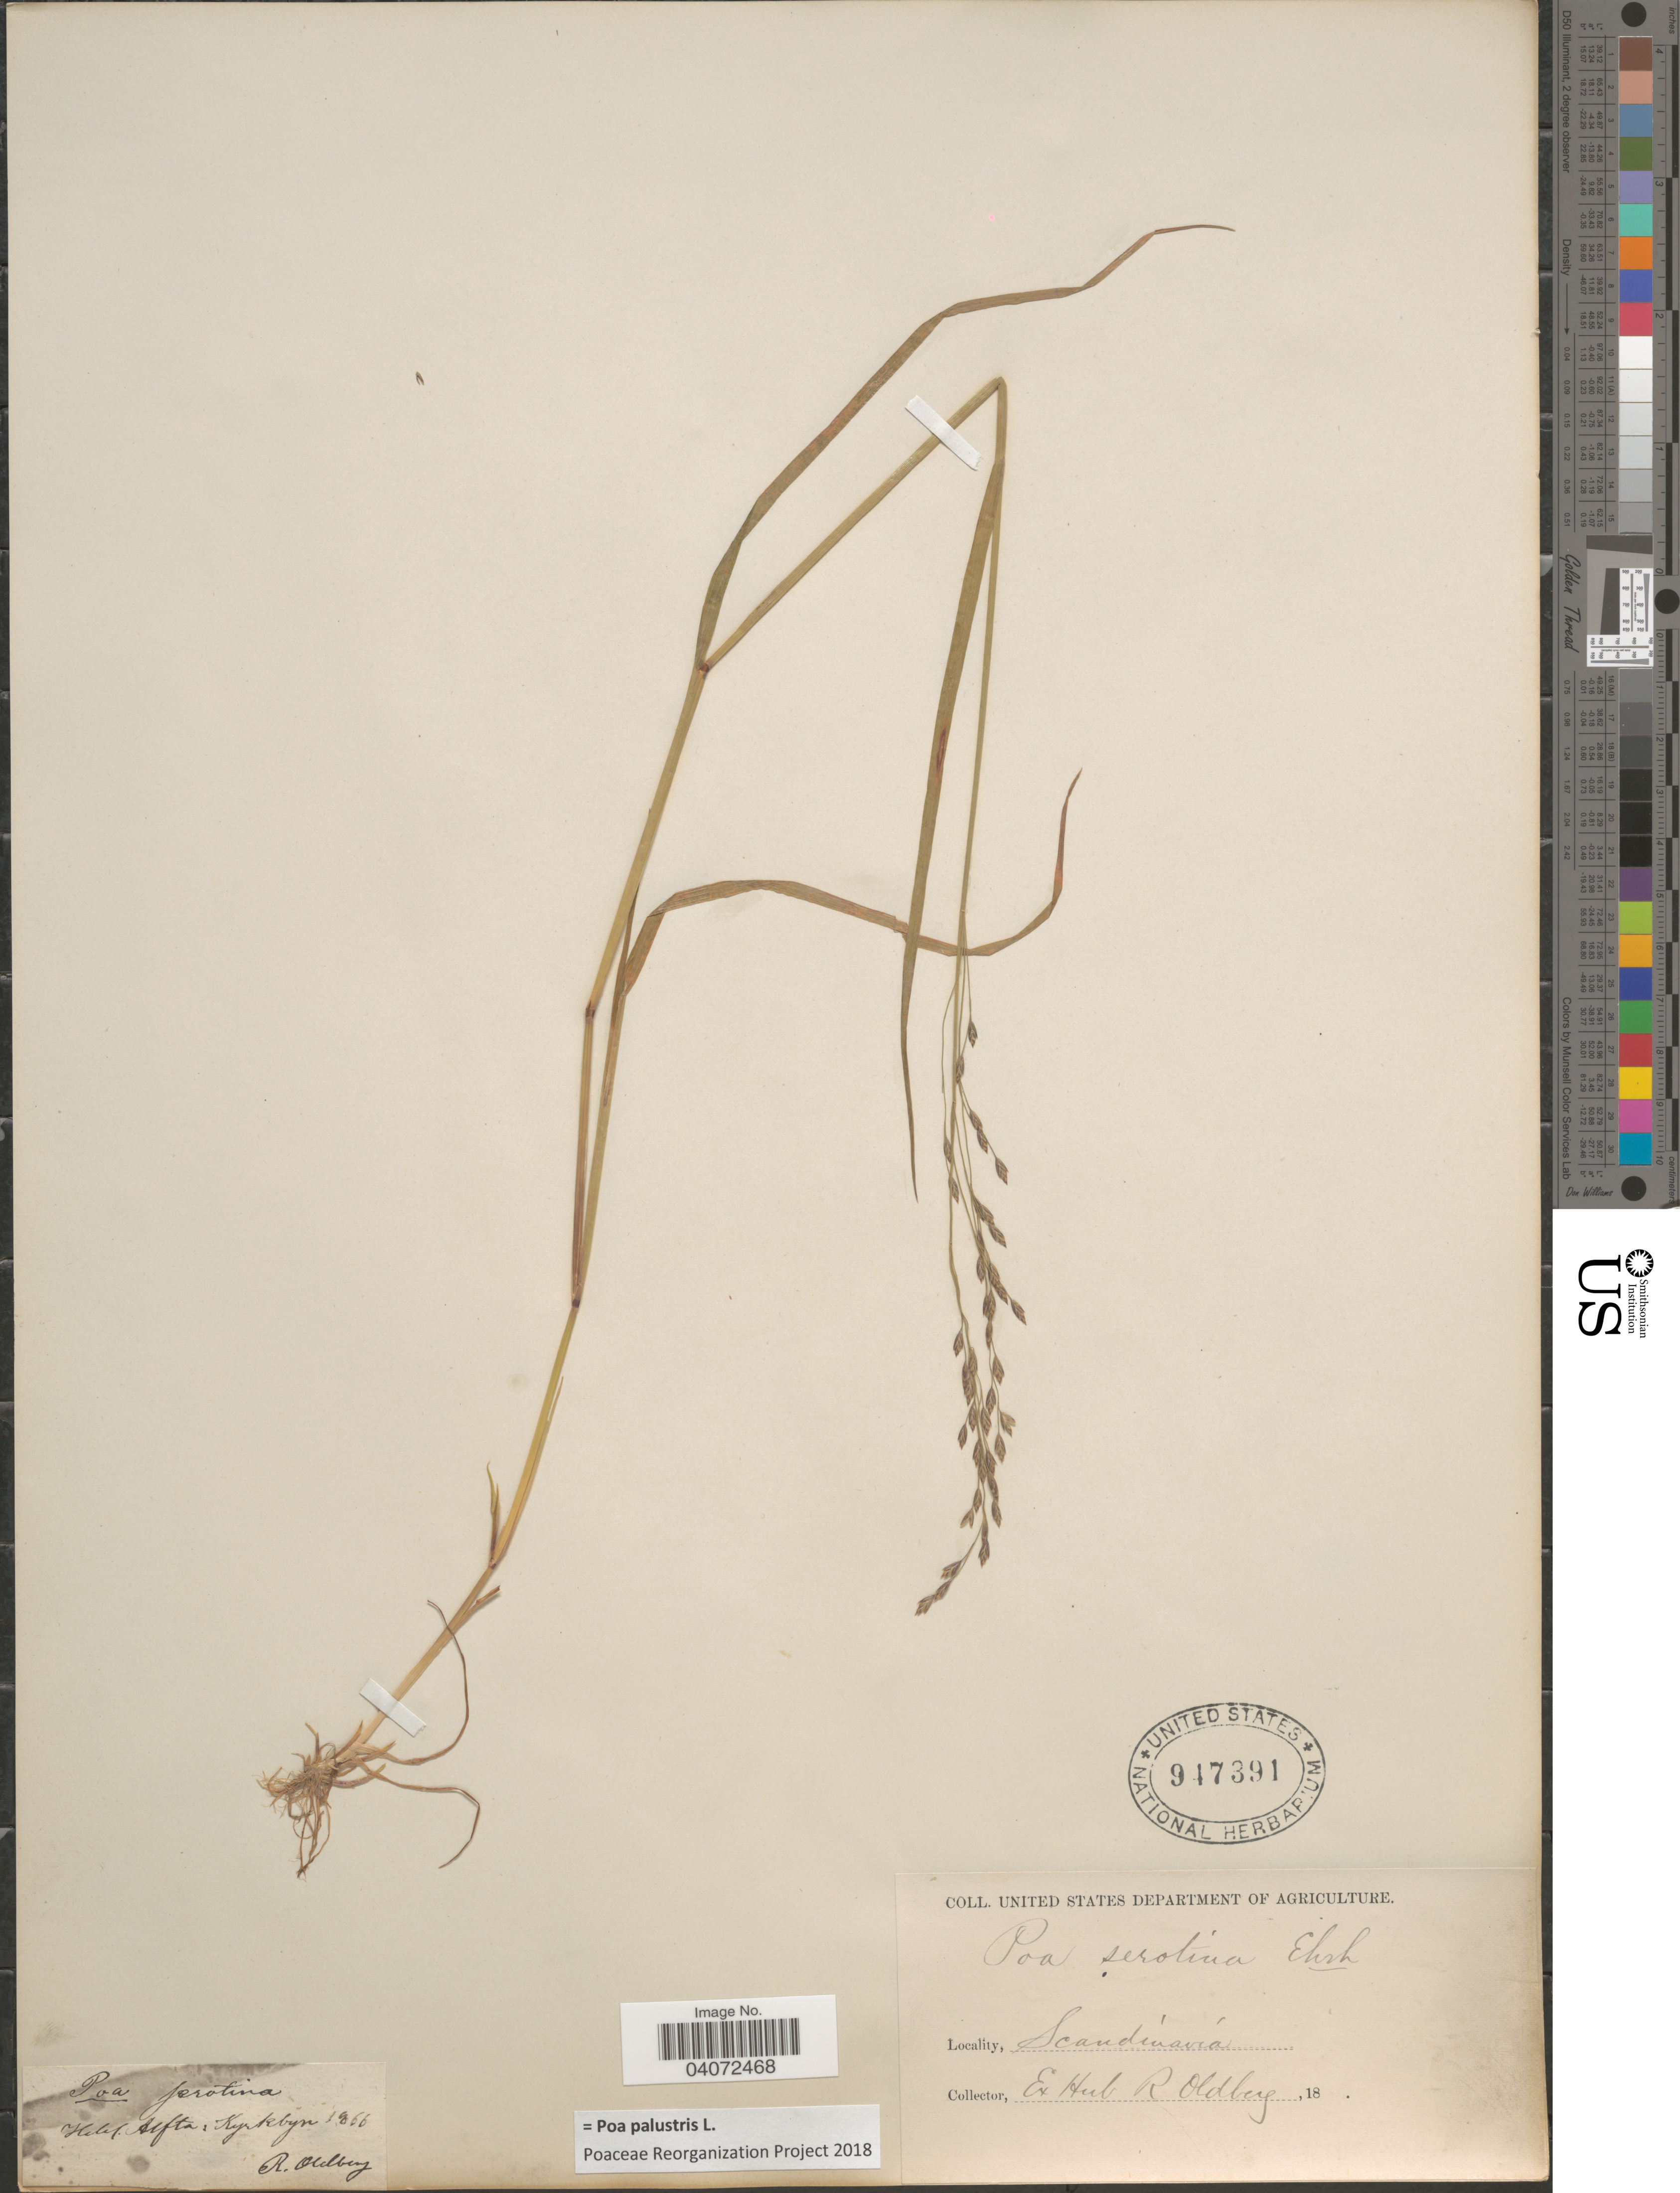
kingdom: Plantae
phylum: Tracheophyta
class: Liliopsida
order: Poales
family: Poaceae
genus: Poa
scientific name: Poa palustris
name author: L.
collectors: R. Oldberg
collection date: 1866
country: Switzerland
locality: Helv. Alfta: Kyrkbyn. Scandinavía.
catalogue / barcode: US 947391